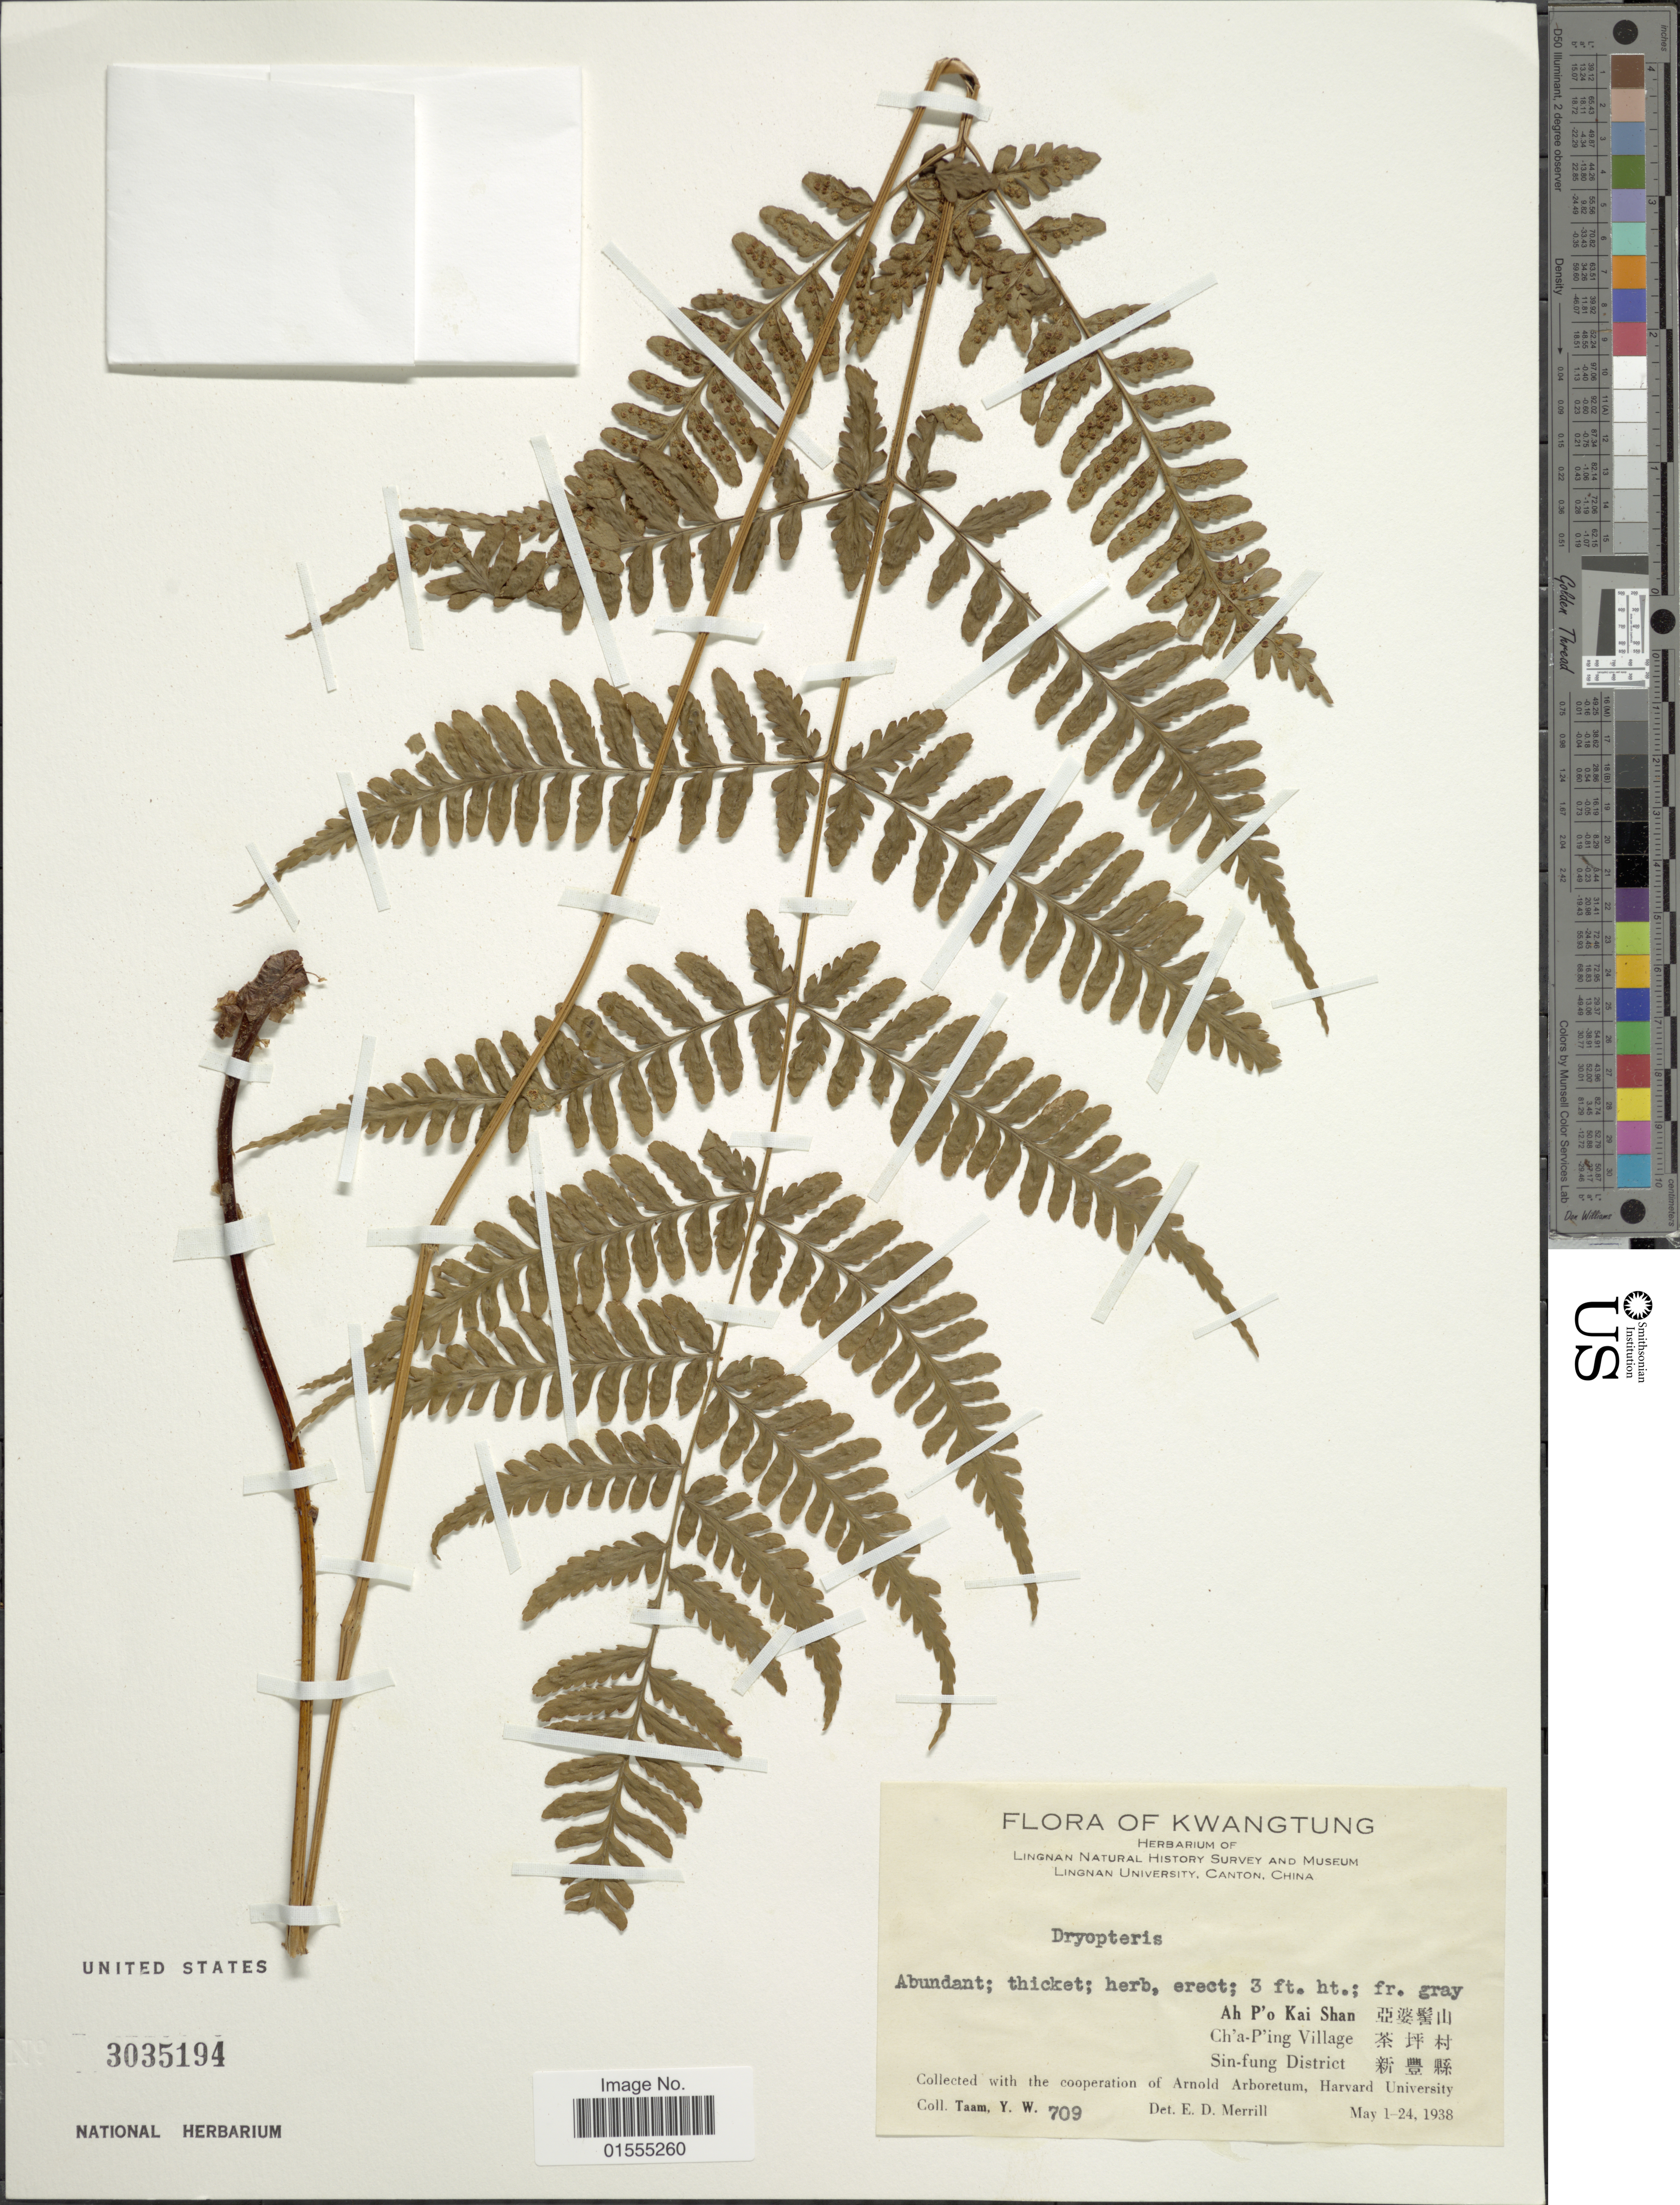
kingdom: Plantae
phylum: Tracheophyta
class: Polypodiopsida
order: Polypodiales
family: Dryopteridaceae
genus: Dryopteris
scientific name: Dryopteris sp.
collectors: Y. W. Taam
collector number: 709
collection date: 1938-05-01/1938-05-24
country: China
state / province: Guangdong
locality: Ch'a-P'ing Village, Sin-fung District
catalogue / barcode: US 3035194